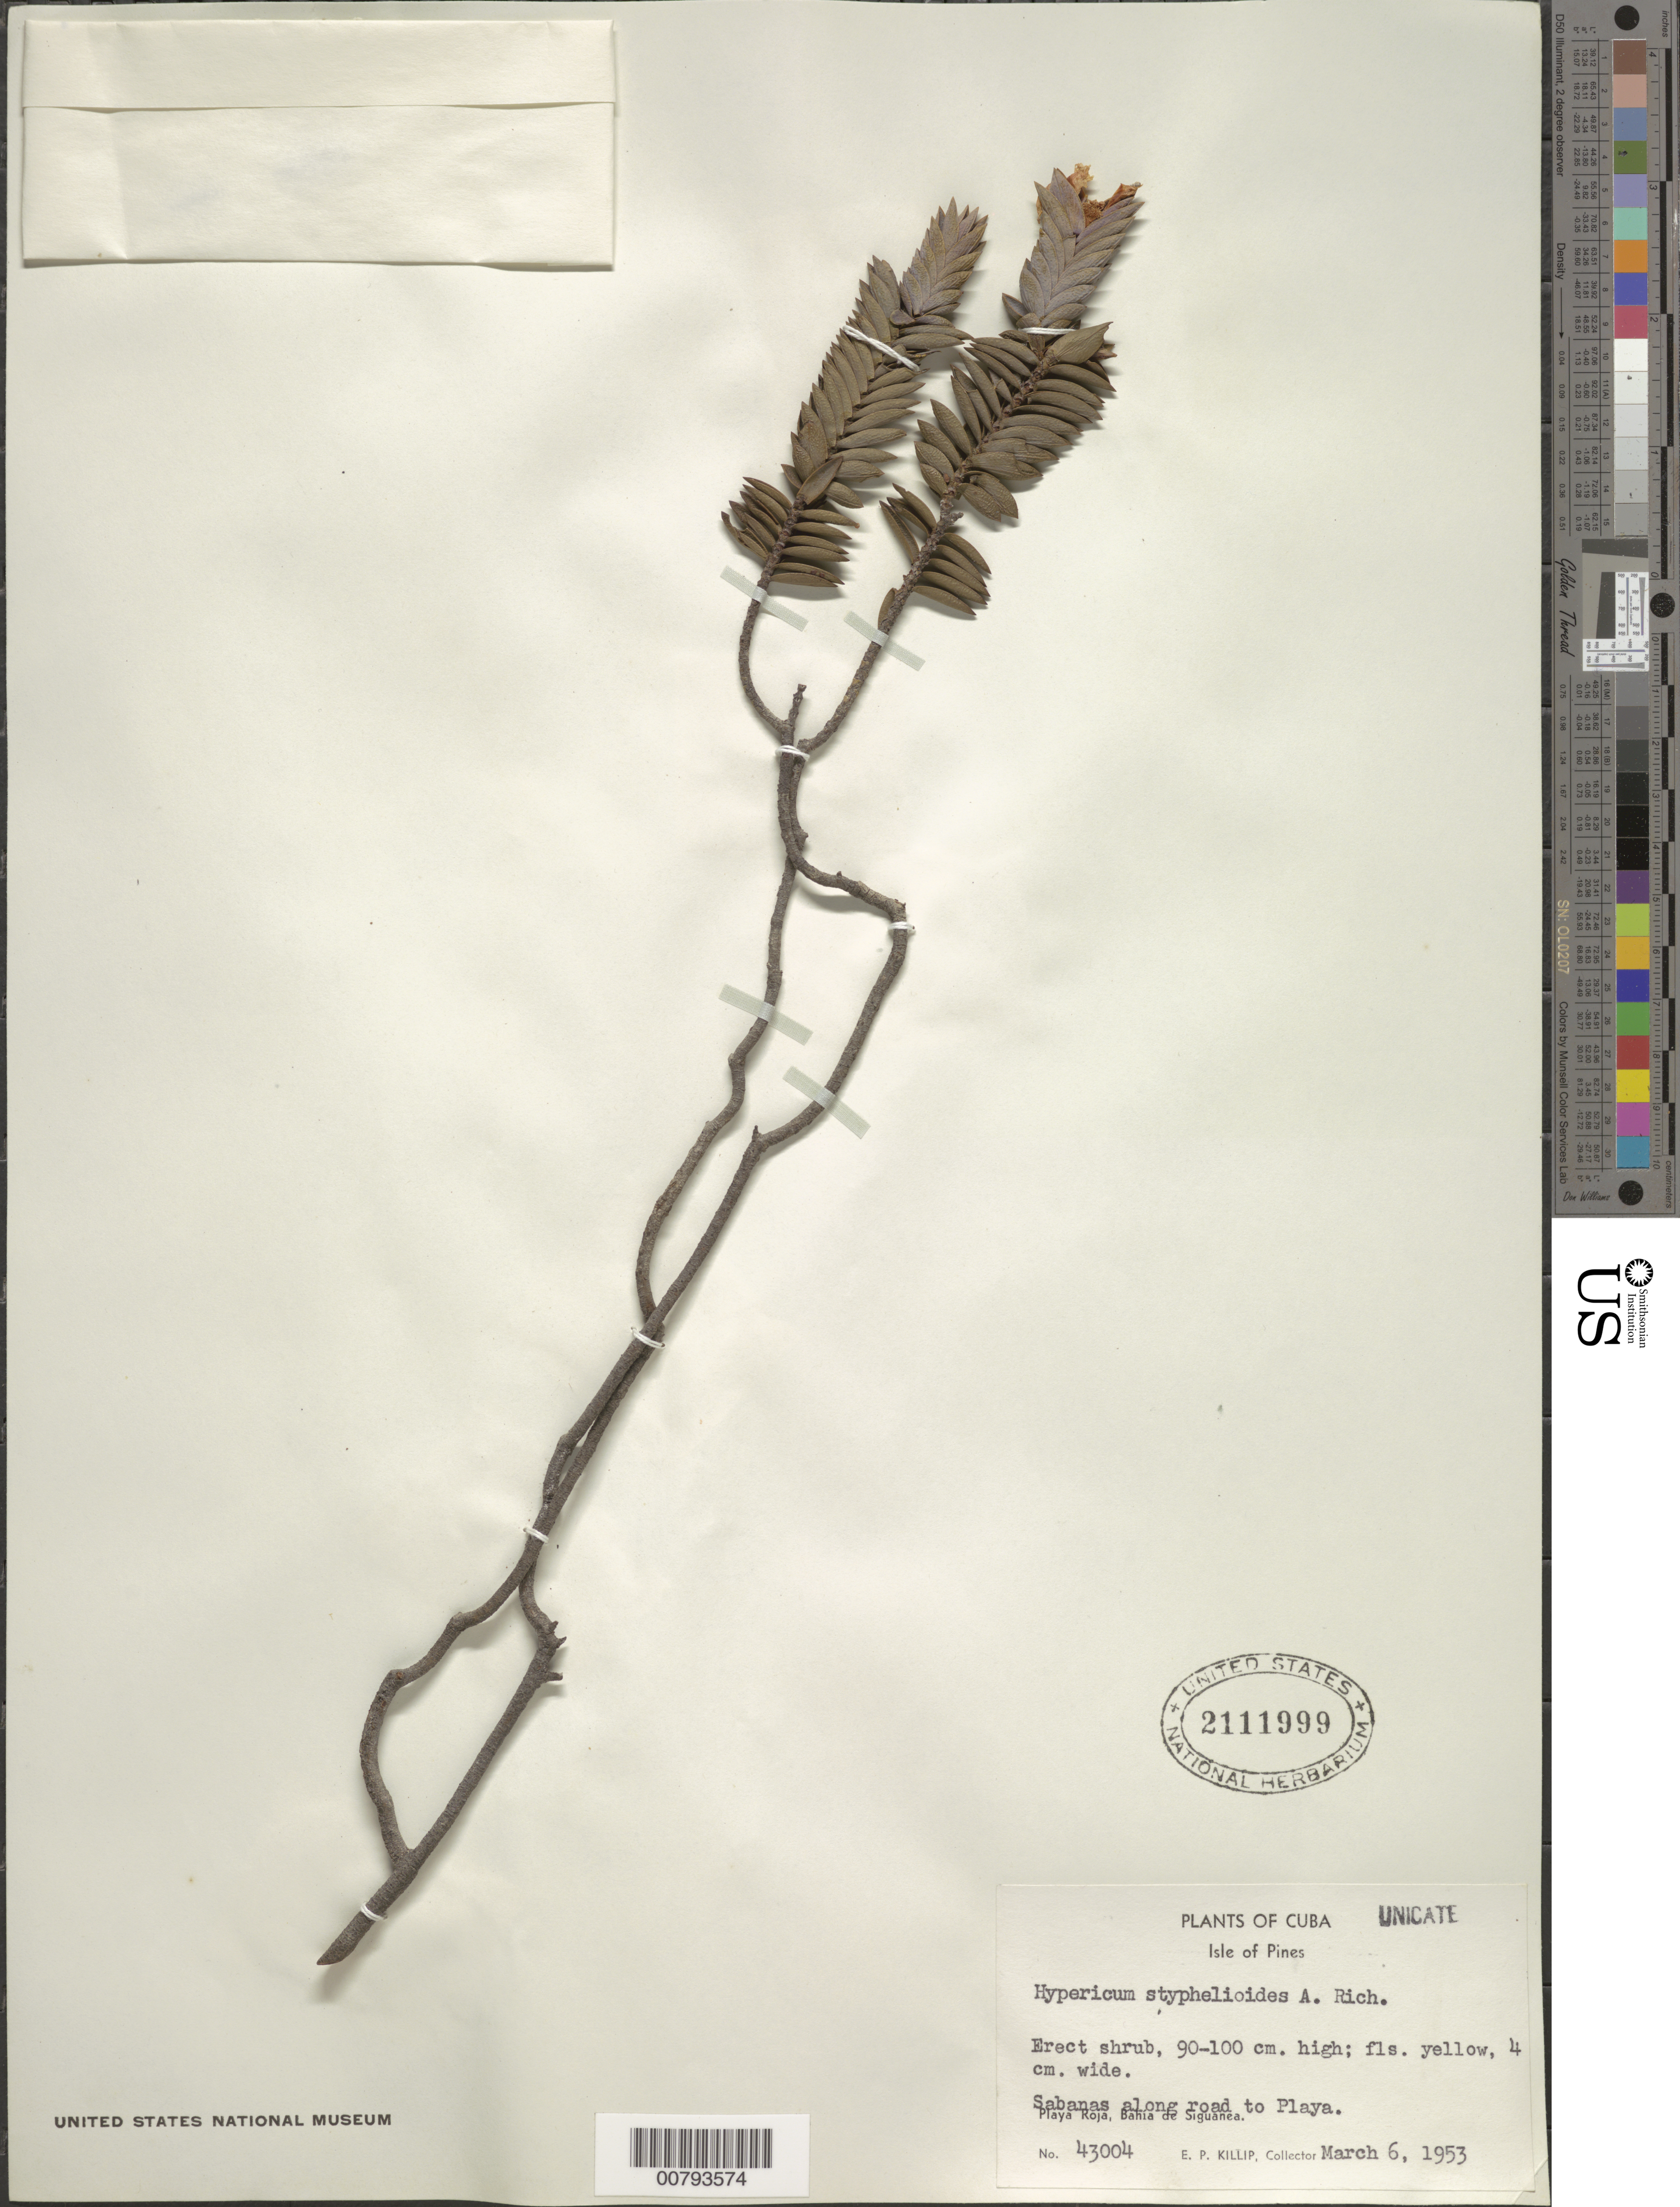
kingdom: Plantae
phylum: Tracheophyta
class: Magnoliopsida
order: Malpighiales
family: Hypericaceae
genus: Hypericum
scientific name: Hypericum styphelioides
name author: A. Rich.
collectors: E. P. Killip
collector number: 43004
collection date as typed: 06 Mar 1953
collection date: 1953-03-06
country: Cuba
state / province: Isla de La Juventud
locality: Savannas along road to Playa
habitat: Savanna, along road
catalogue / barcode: US 2111999